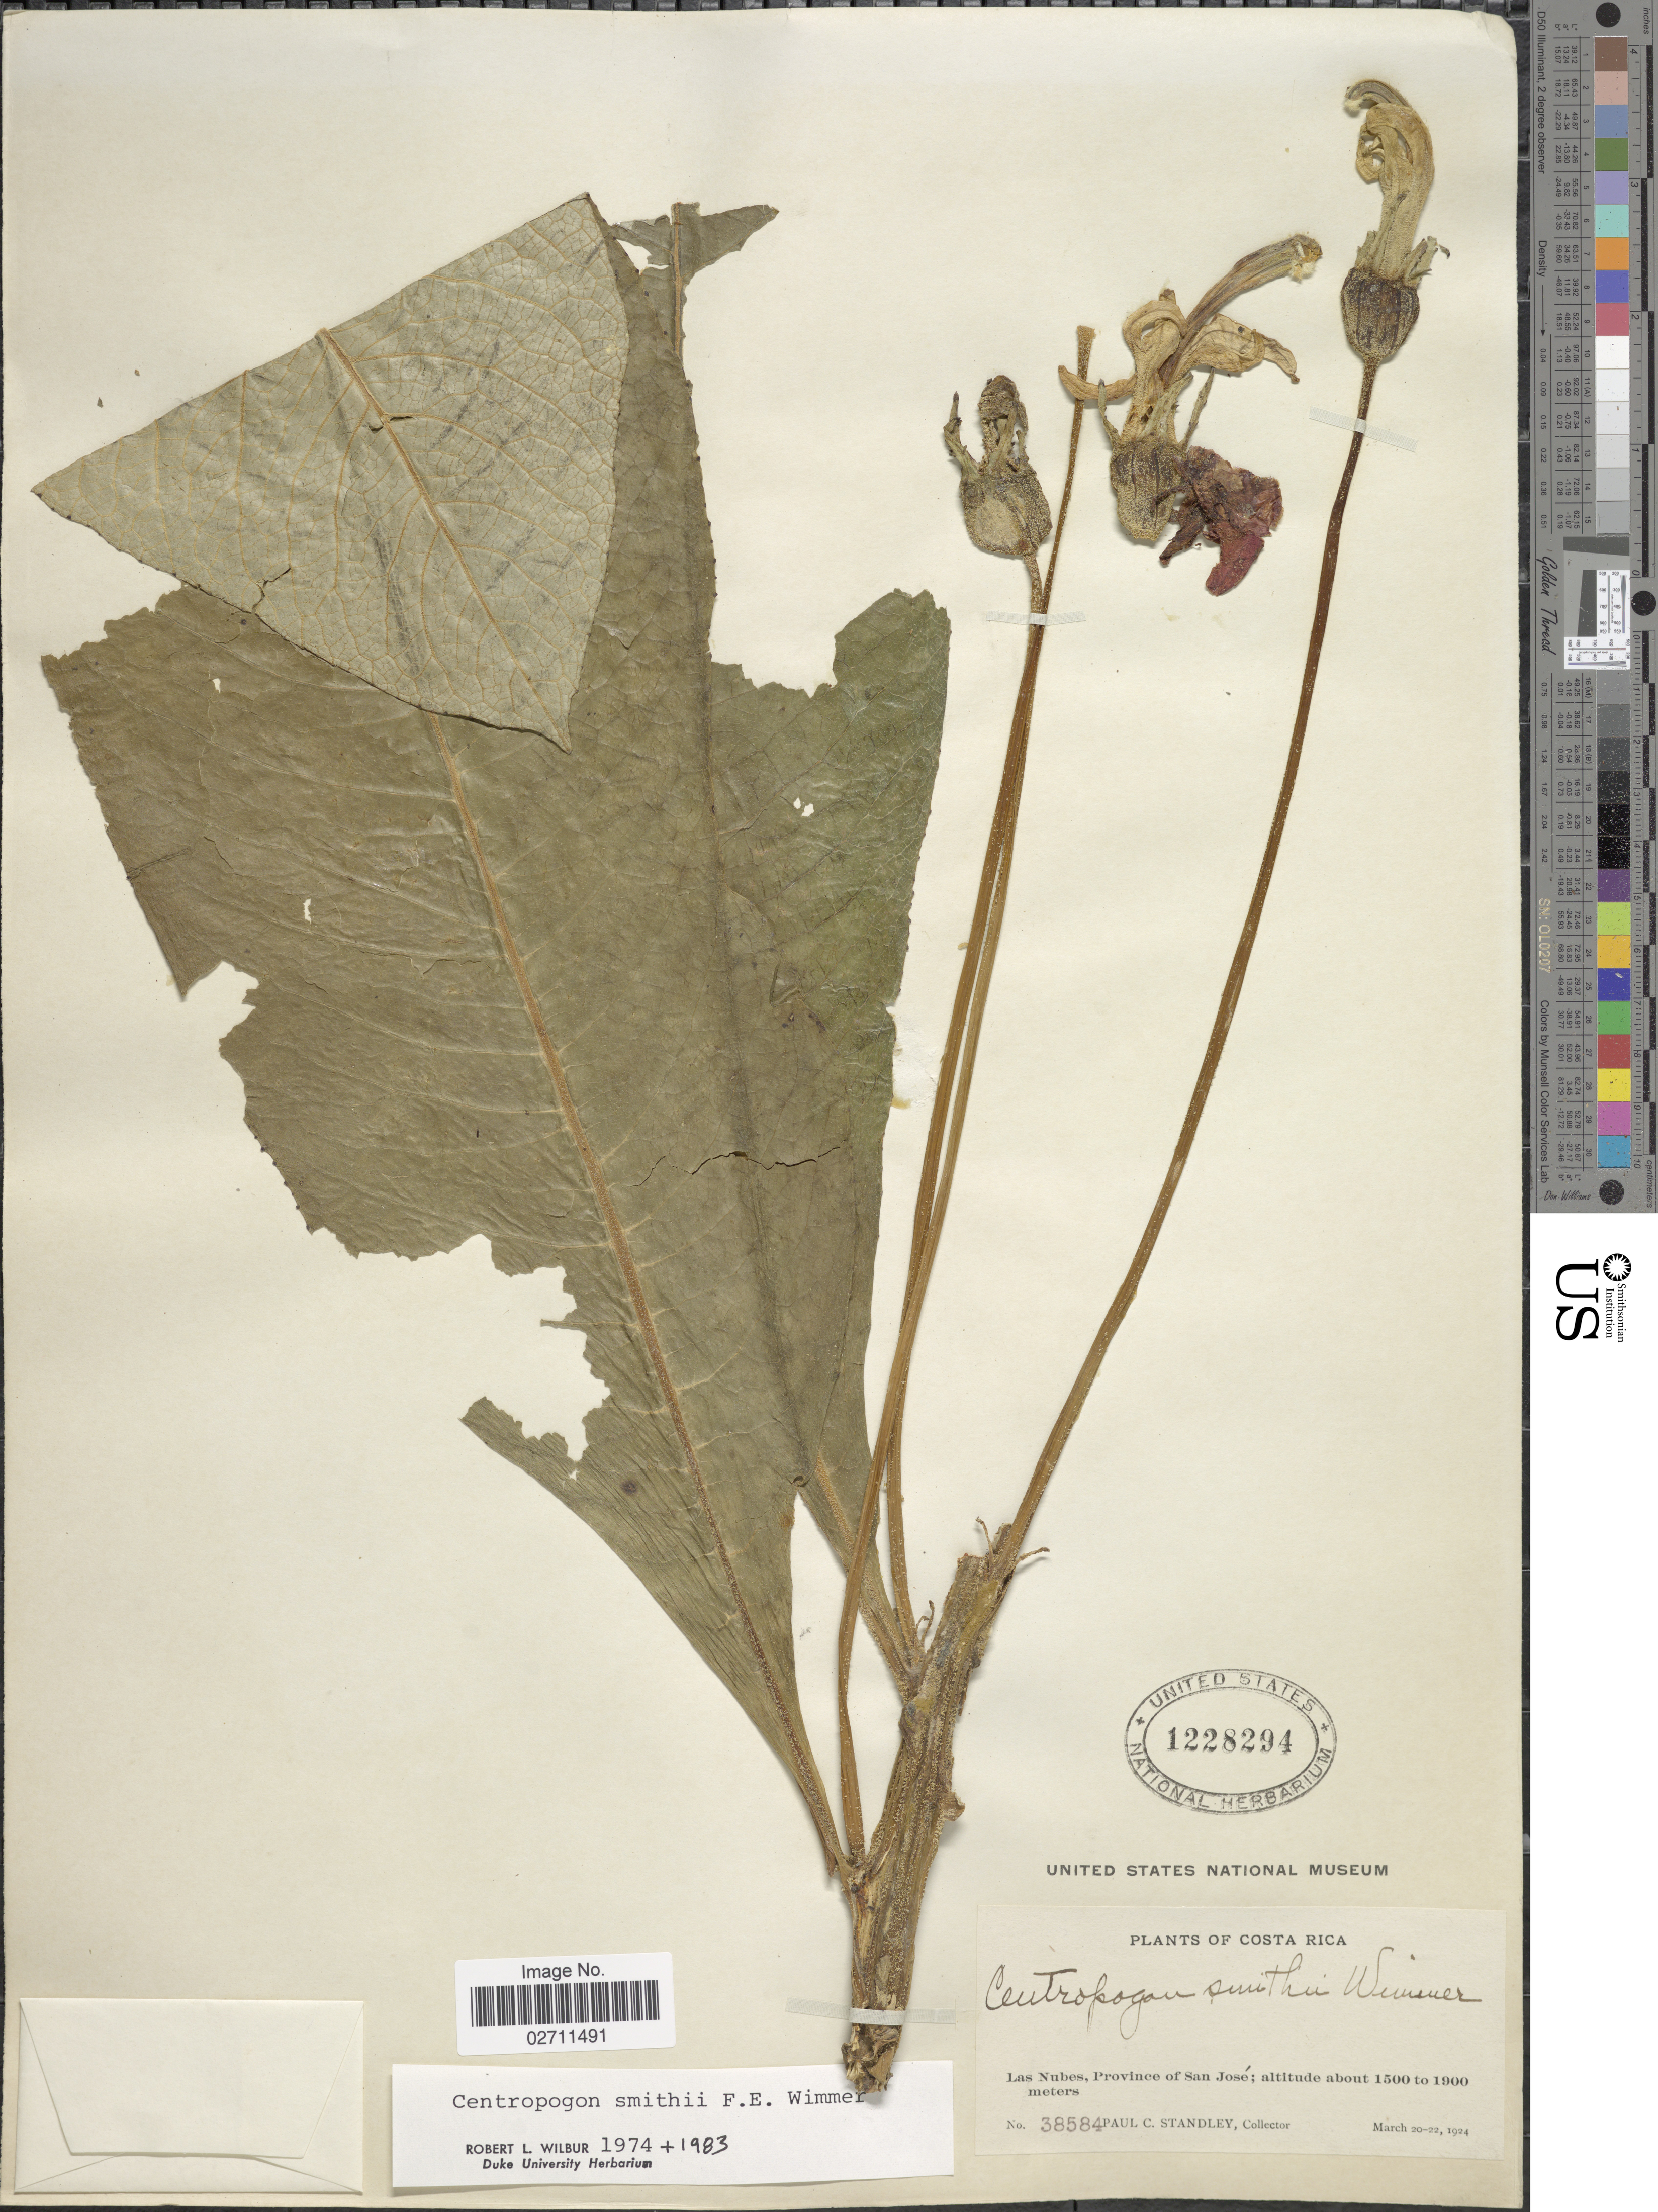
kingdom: Plantae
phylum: Tracheophyta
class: Magnoliopsida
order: Asterales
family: Campanulaceae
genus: Centropogon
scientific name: Centropogon smithii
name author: E. Wimm.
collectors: P. C. Standley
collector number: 38584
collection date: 1924-03-20/1924-03-22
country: Costa Rica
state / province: San José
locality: Las Nubes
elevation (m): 1500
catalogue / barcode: US 1228294